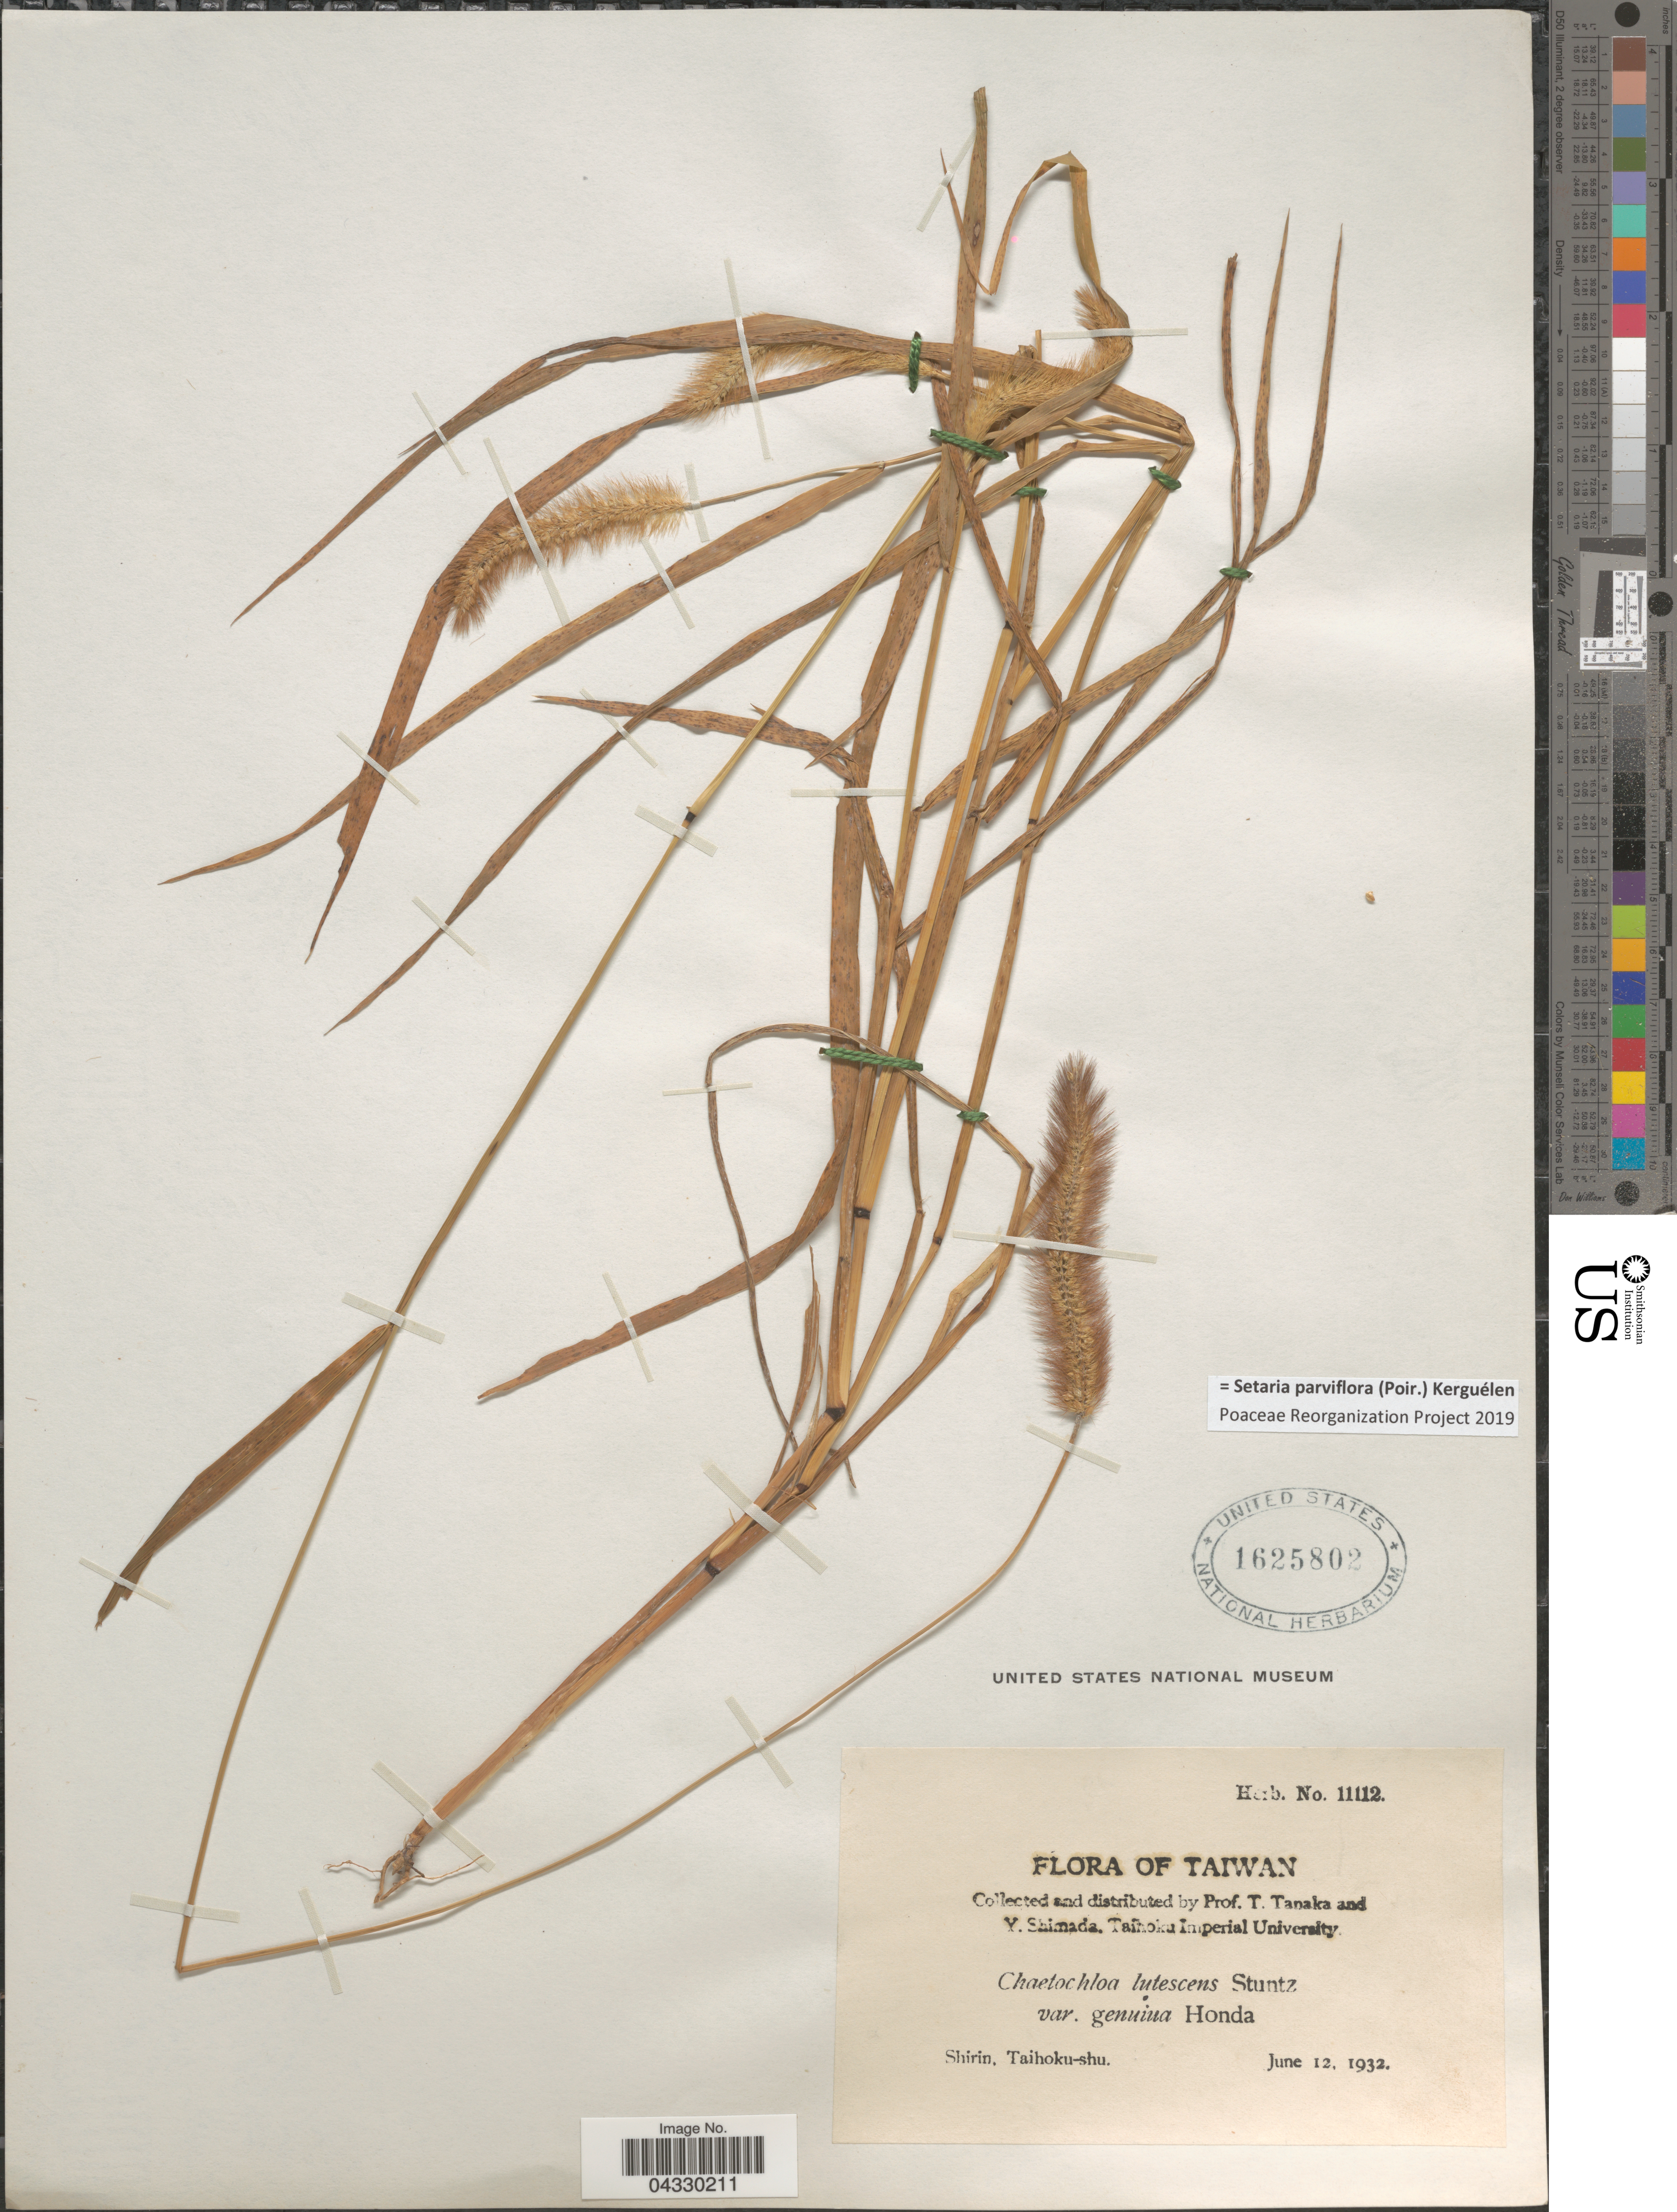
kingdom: Plantae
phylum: Tracheophyta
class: Liliopsida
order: Poales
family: Poaceae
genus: Setaria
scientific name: Setaria parviflora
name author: (Poir.) Kerguélen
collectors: T. Tanaka & Y. Shimada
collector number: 11112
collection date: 1932-06-12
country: Taiwan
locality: Shirin, Taihoku-shu.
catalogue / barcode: US 1625802